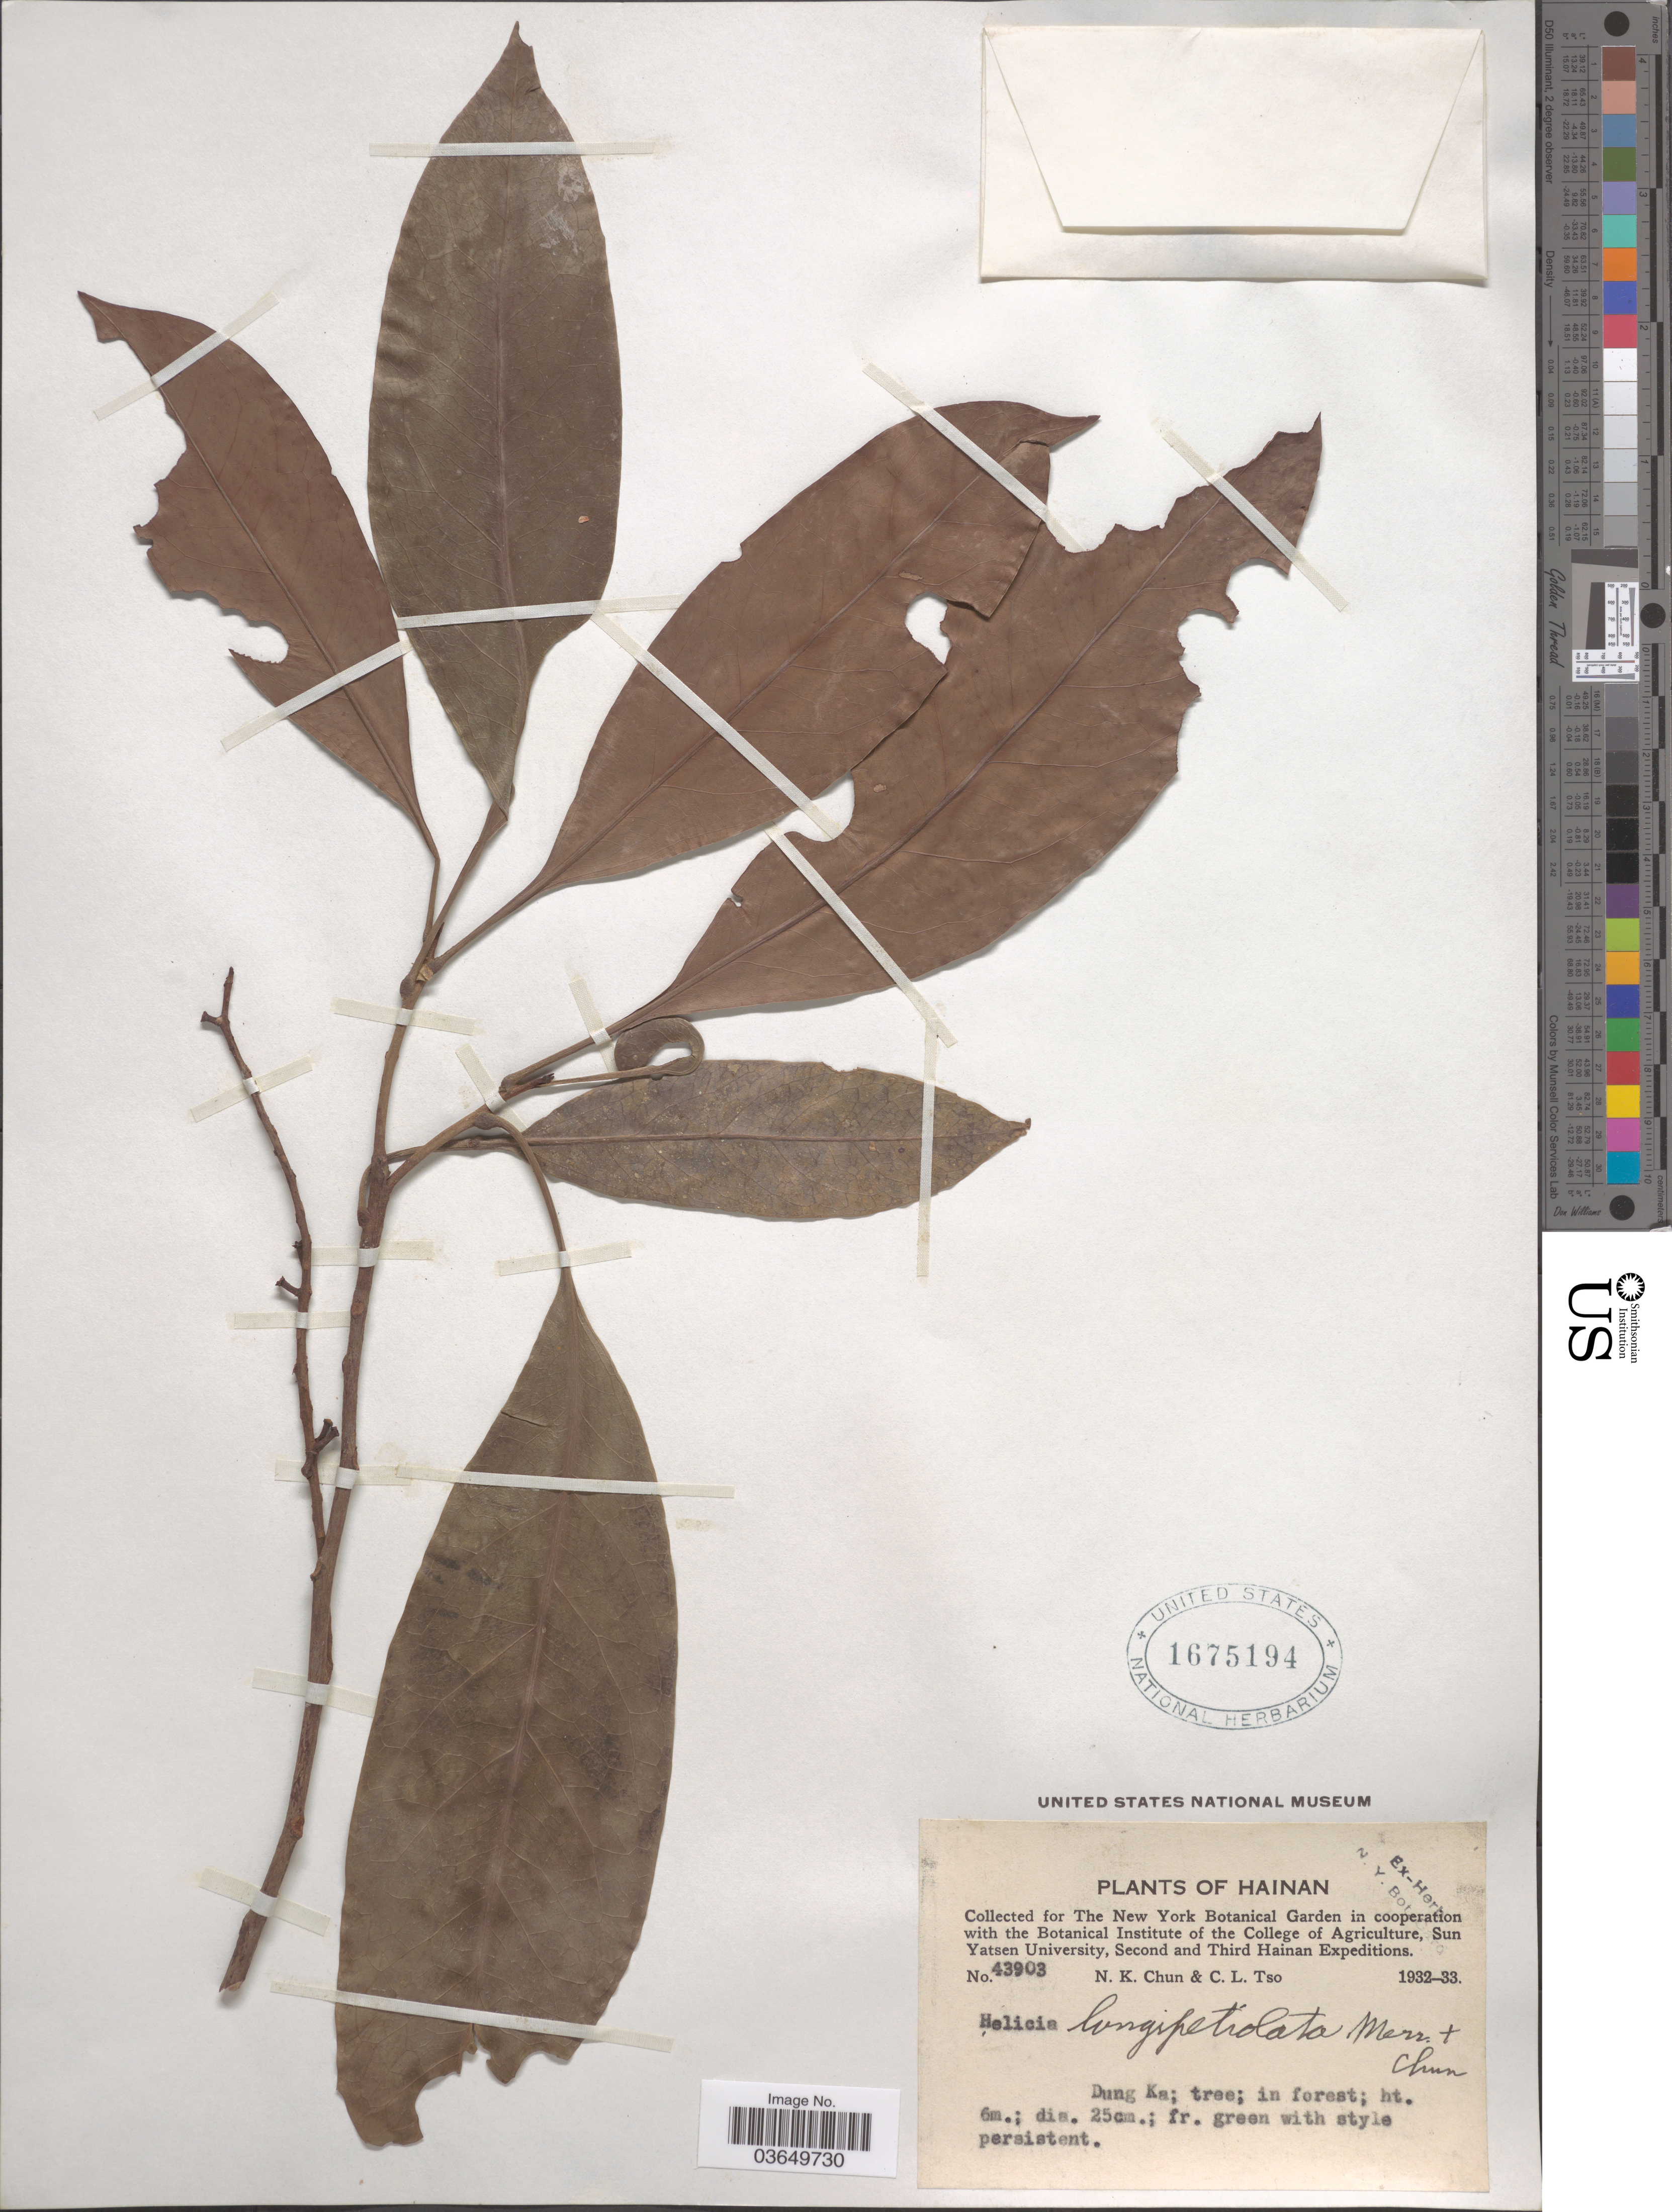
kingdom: Plantae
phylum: Tracheophyta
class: Magnoliopsida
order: Proteales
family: Proteaceae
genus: Helicia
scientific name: Helicia longipetiolata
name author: Merr. & Chun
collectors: N. K. Chun & C. Tso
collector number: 43903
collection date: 1932/1933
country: China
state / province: Hainan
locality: Dung Ka.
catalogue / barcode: US 1675194